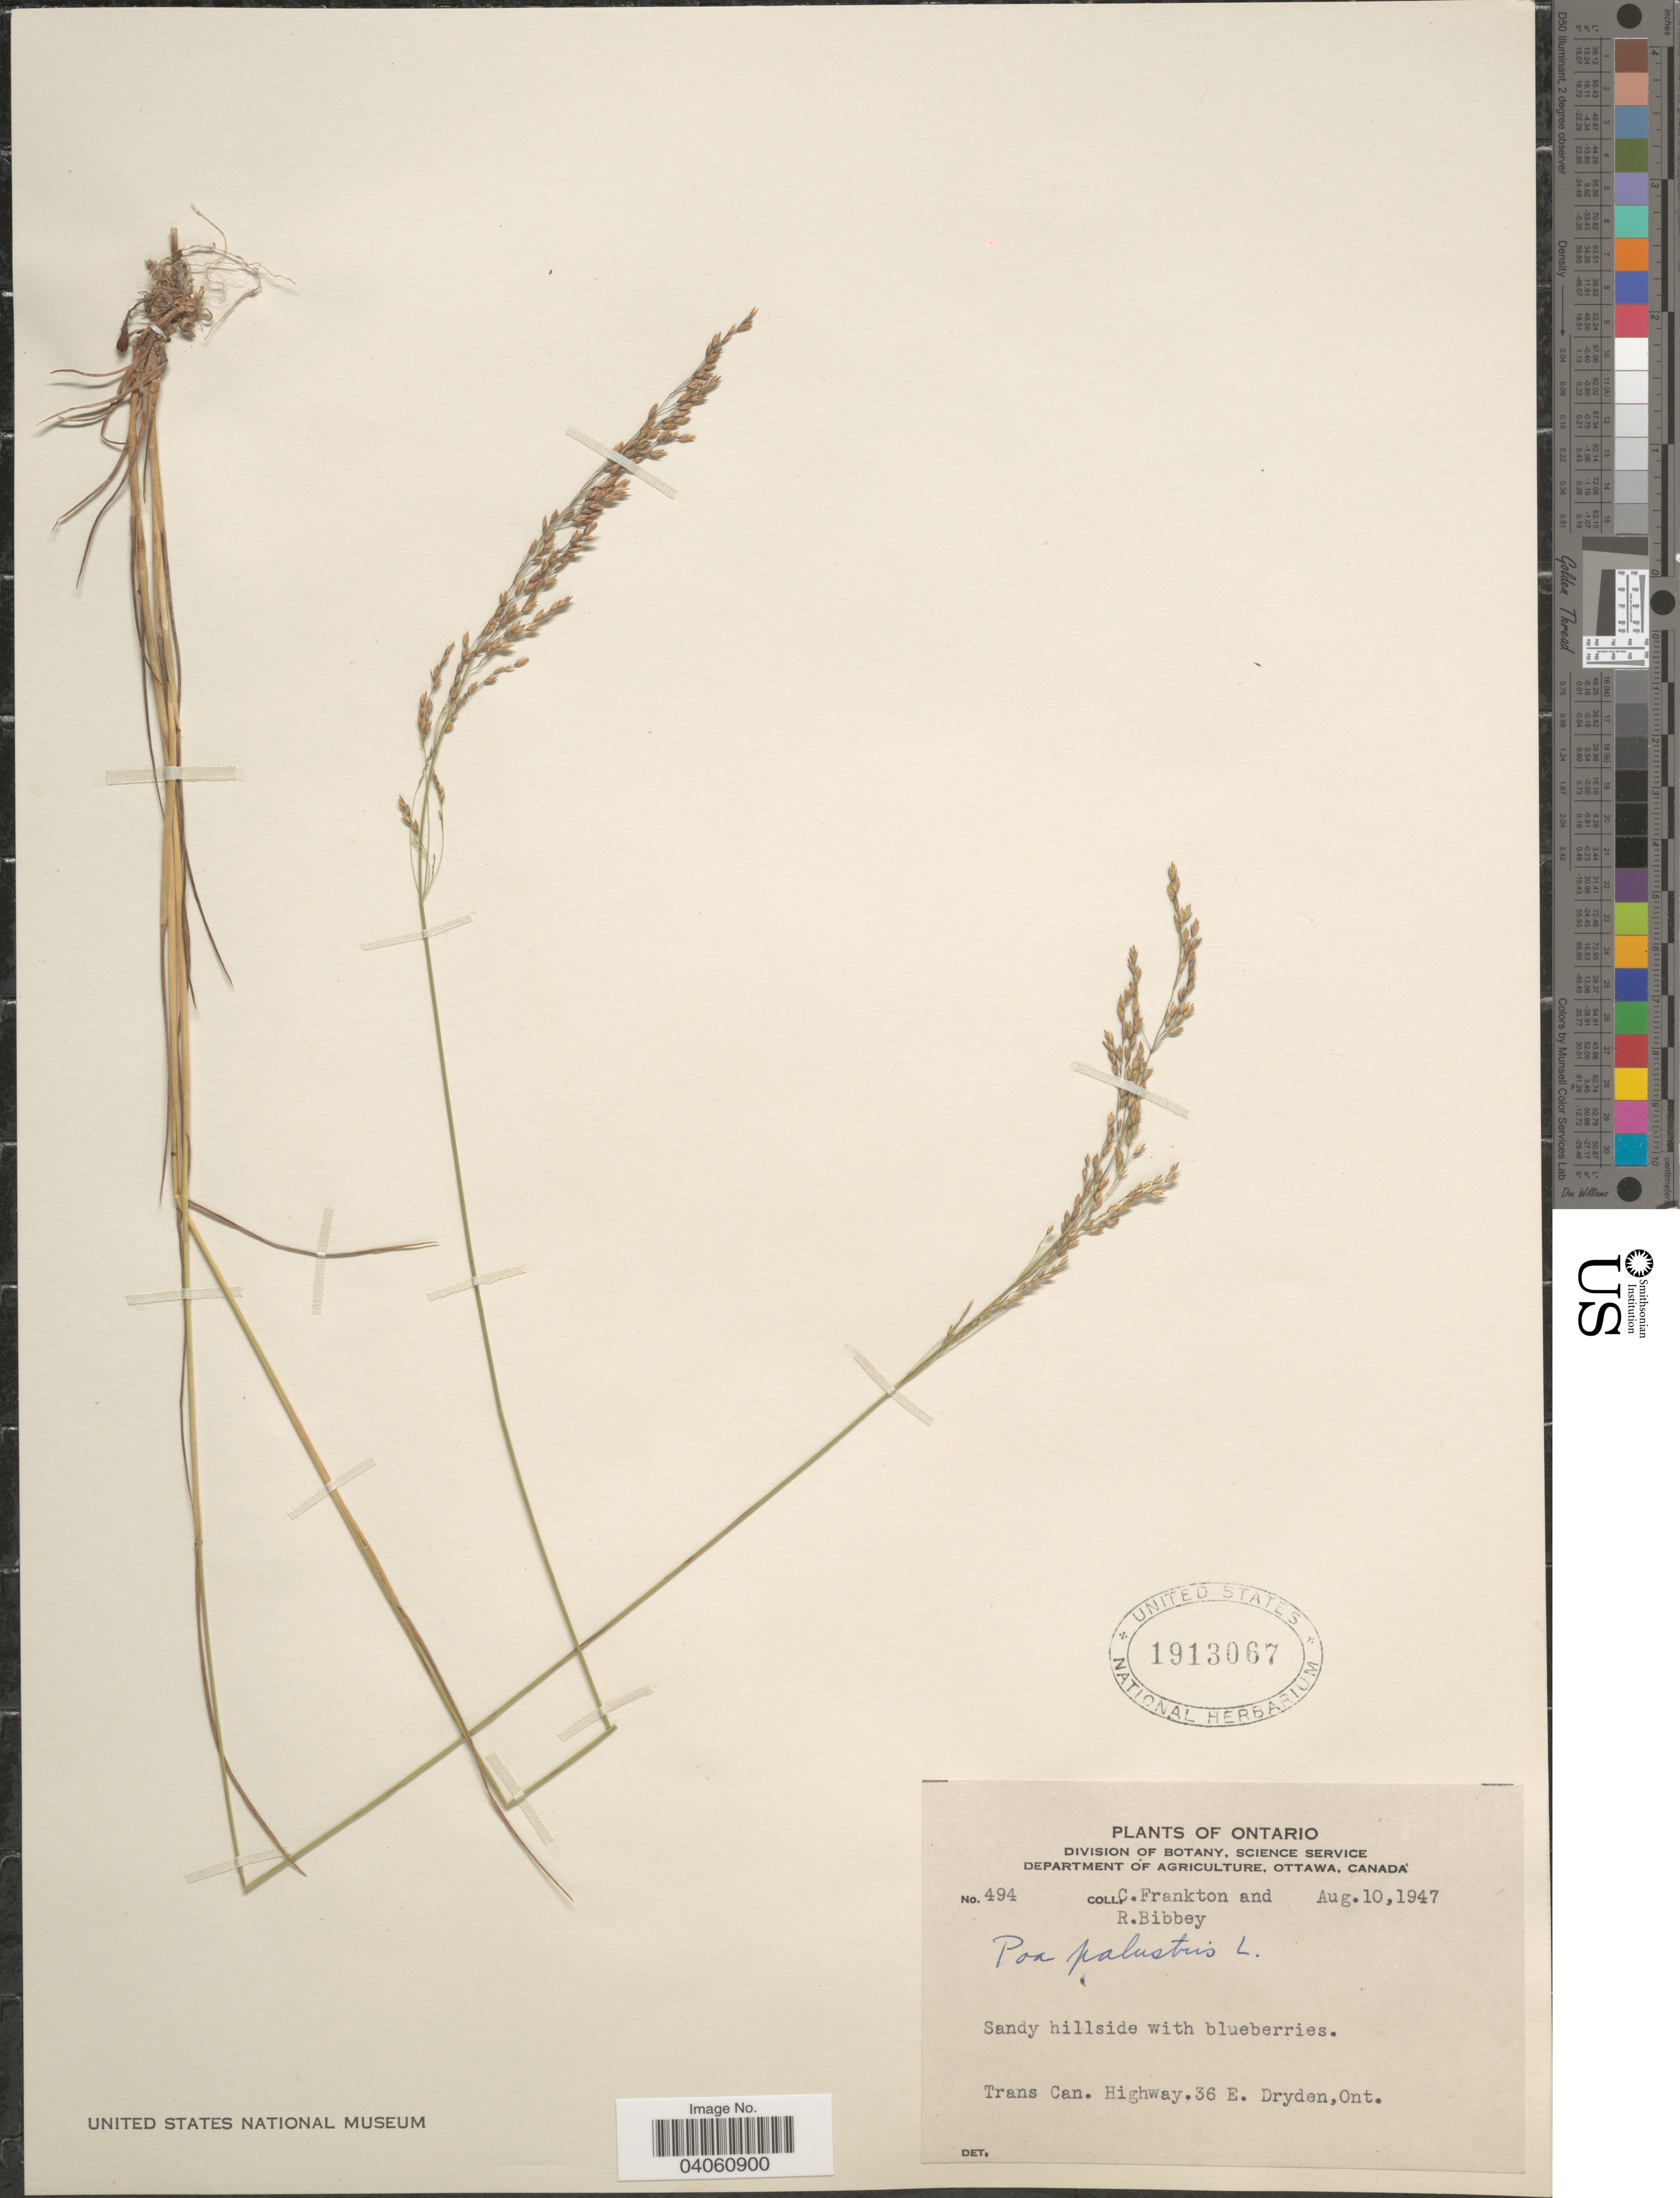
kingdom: Plantae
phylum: Tracheophyta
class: Liliopsida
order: Poales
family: Poaceae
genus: Poa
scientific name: Poa palustris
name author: L.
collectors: C. Frankton & R. Bibbey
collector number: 494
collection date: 1947-08-10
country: Canada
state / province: Ontario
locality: Trans Can. Highway.36 E. Dryden.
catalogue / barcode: US 1913067